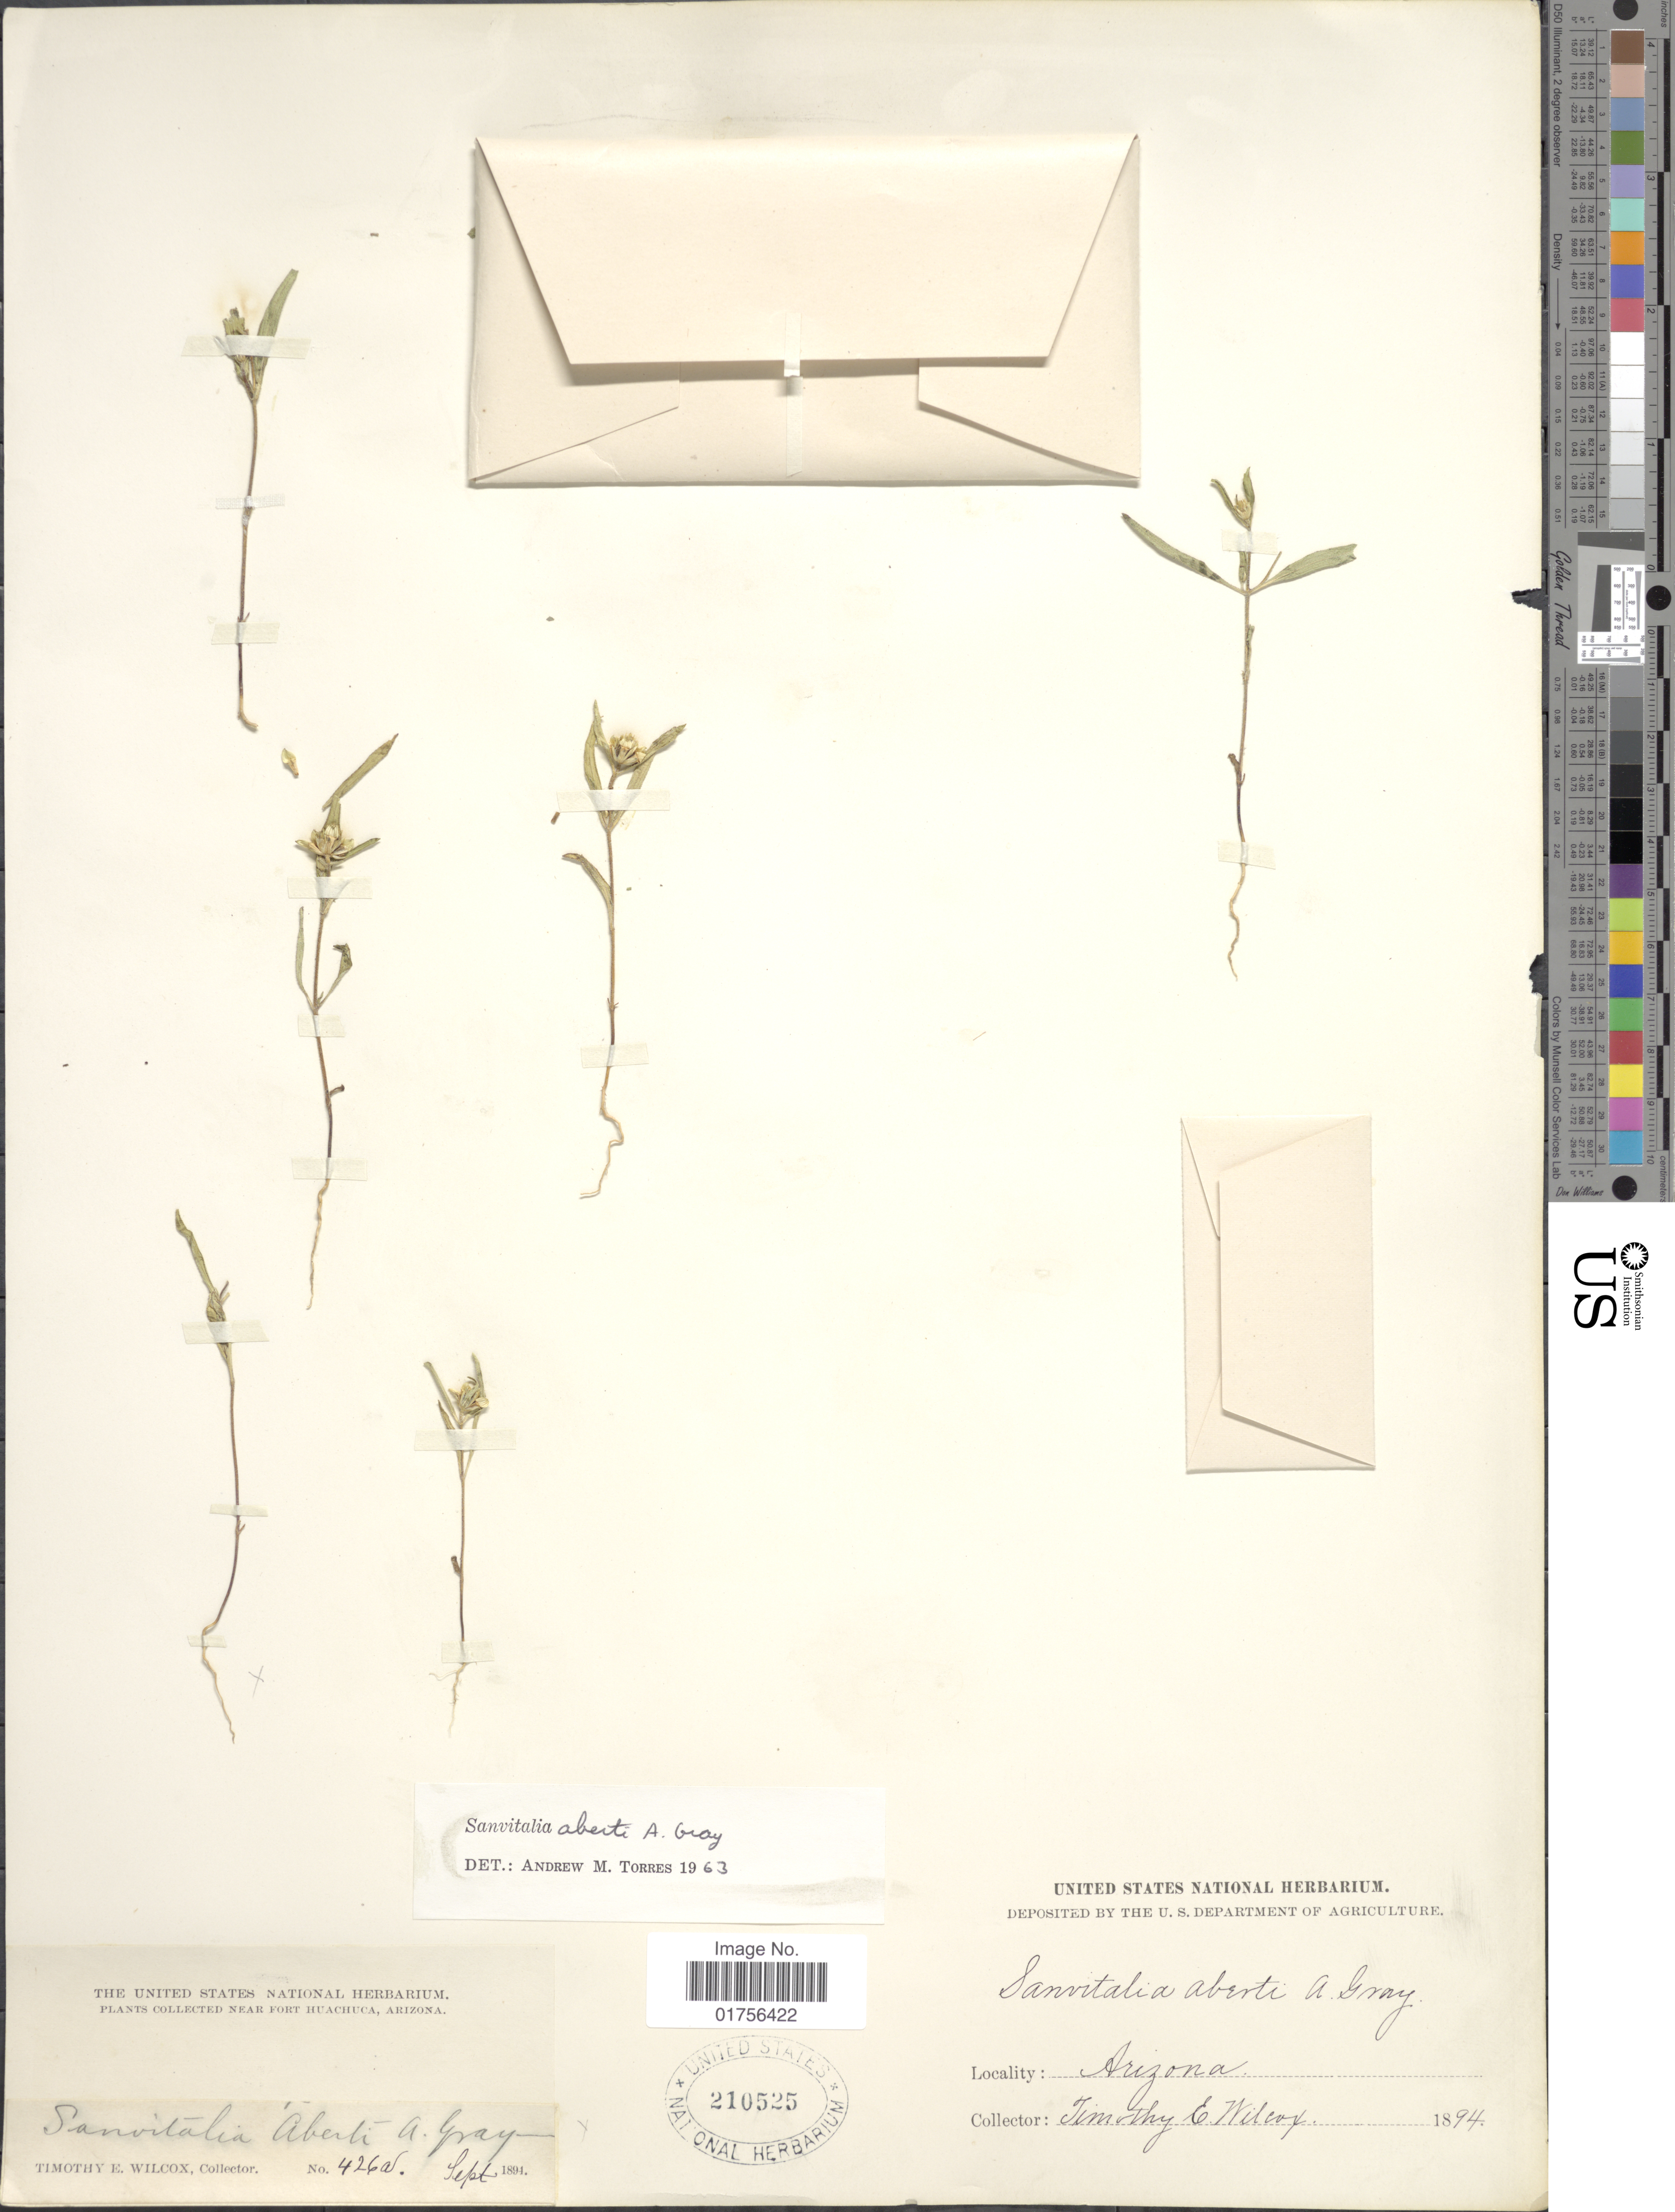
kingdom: Plantae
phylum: Tracheophyta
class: Magnoliopsida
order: Asterales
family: Asteraceae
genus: Sanvitalia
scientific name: Sanvitalia aberti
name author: A. Gray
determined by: Skibicki, Samuel V.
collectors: T. E. Wilcox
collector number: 426a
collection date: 1894-09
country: United States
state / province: Arizona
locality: Near Fort Huachuca, Arizona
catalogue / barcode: US 210525